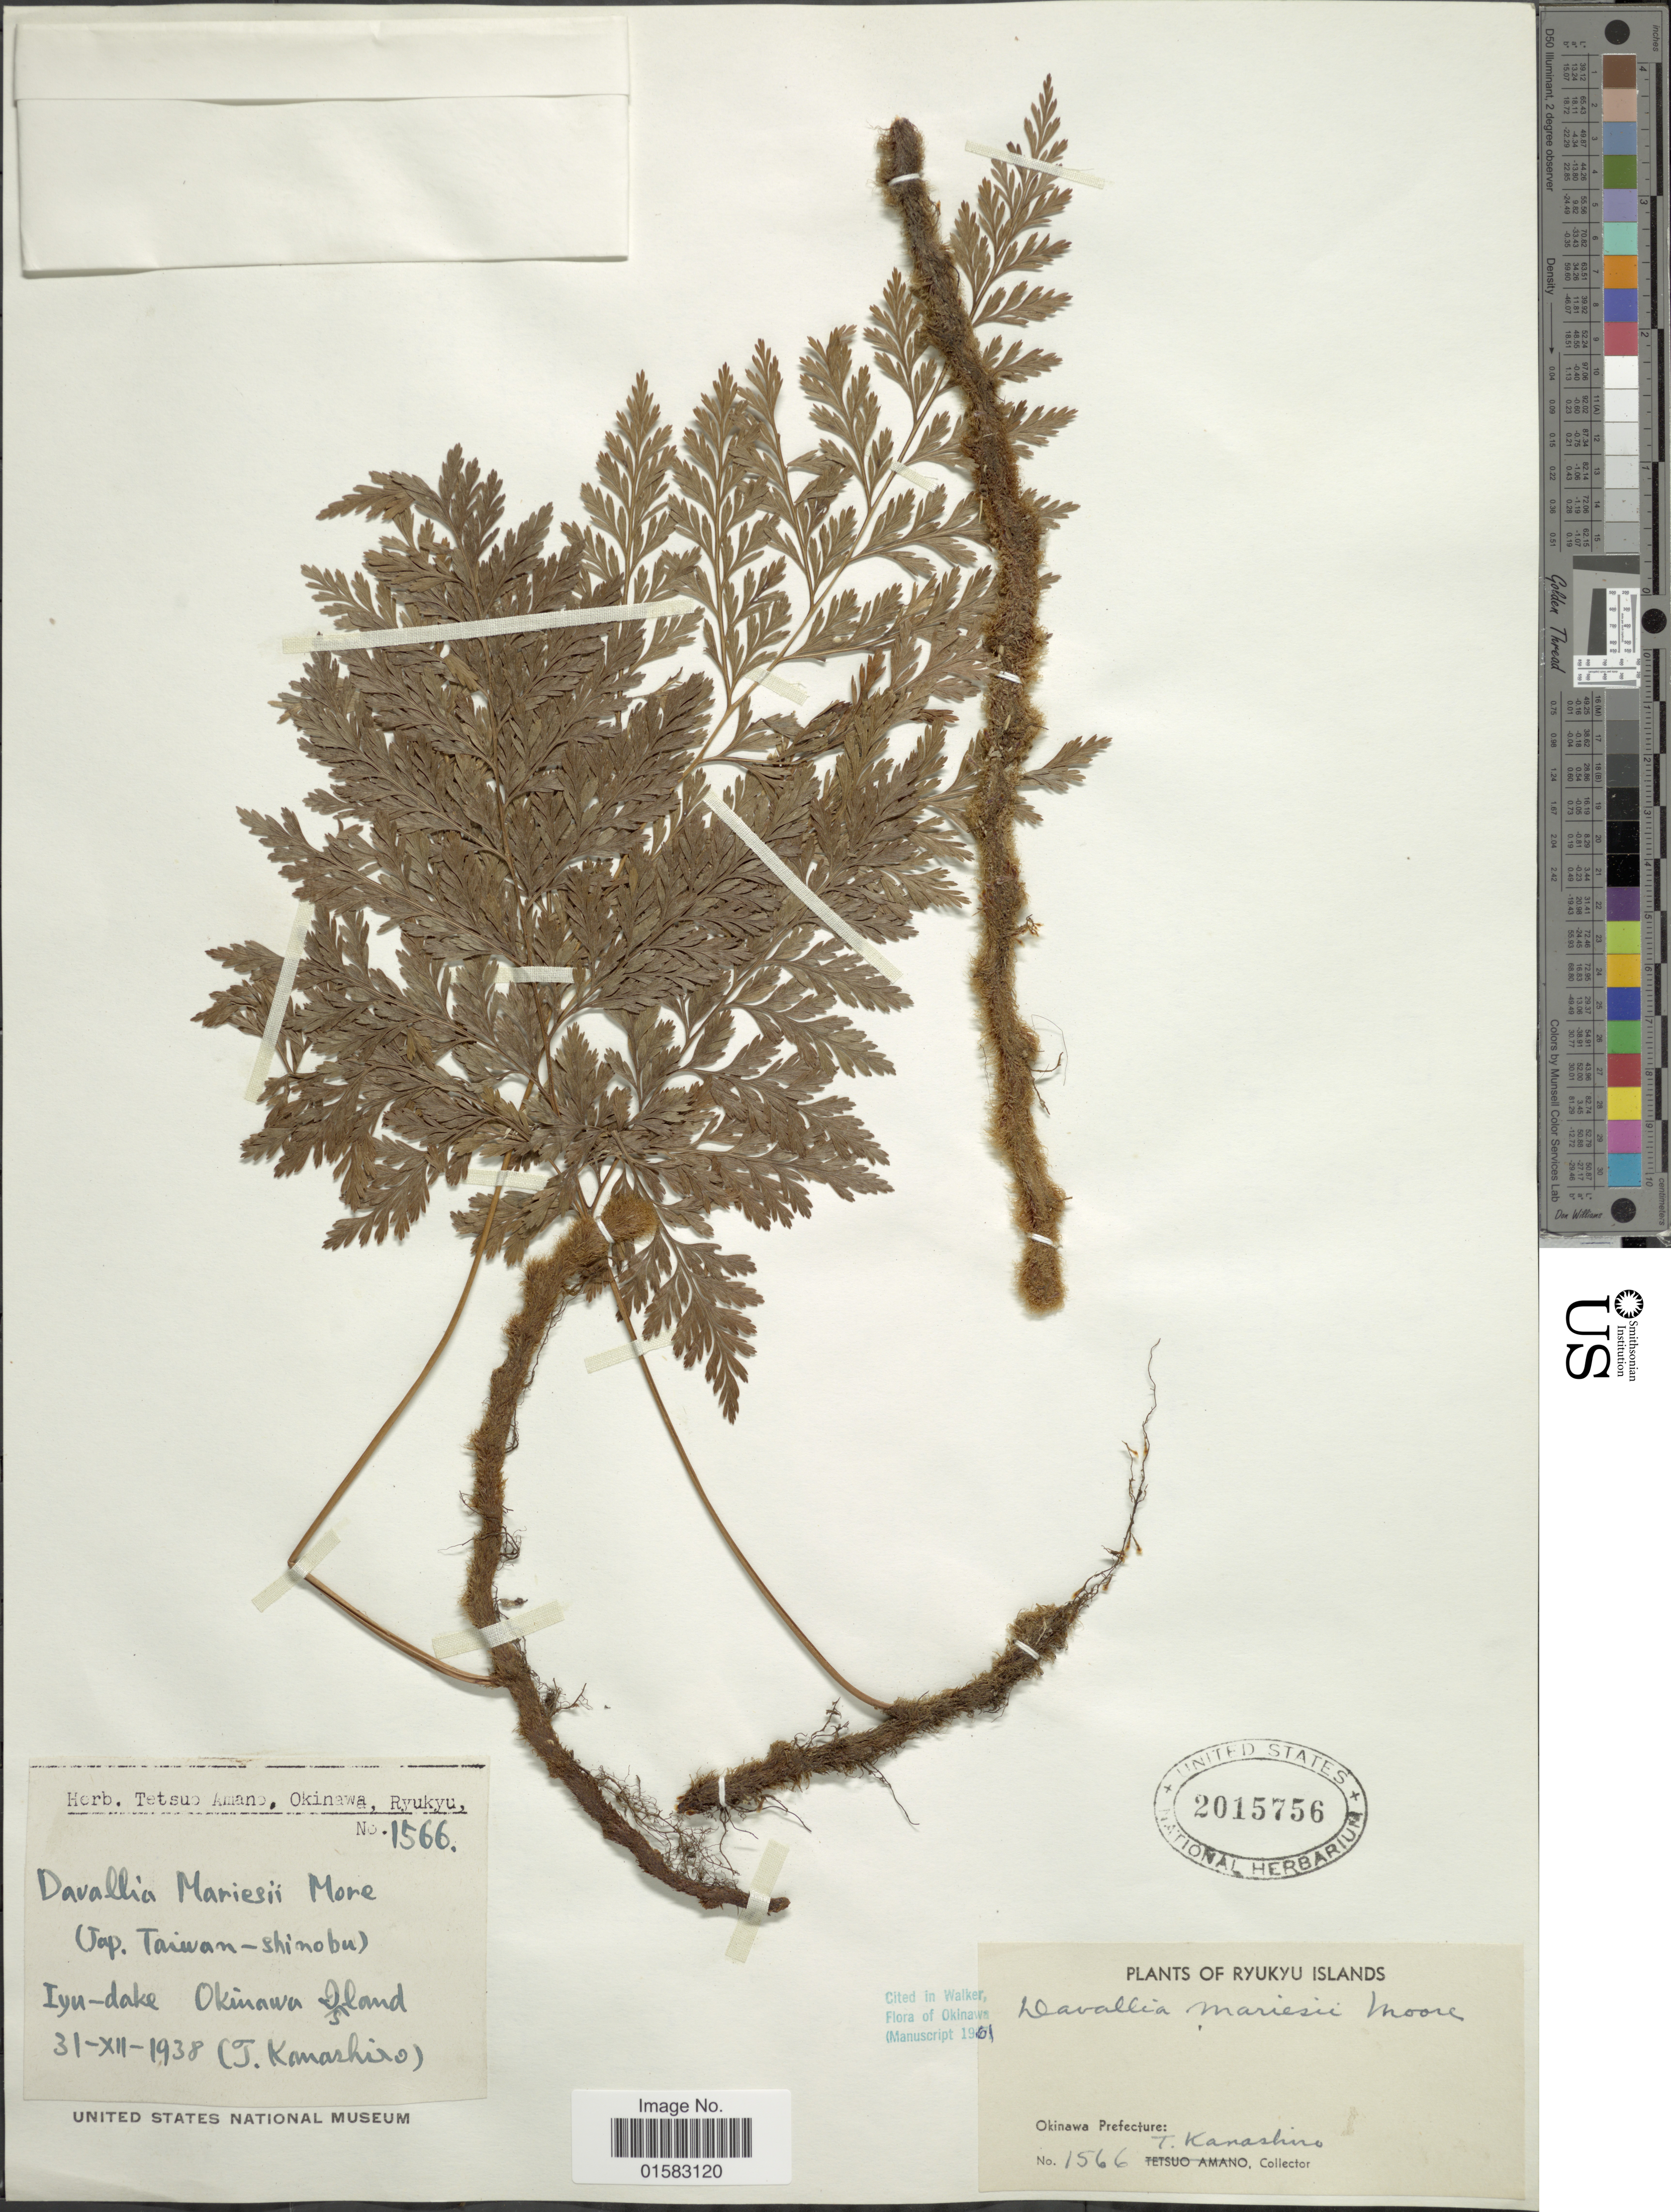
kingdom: Plantae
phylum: Tracheophyta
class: Polypodiopsida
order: Polypodiales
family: Davalliaceae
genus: Davallia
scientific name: Davallia trichomanoides var. trichomanoides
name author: Blume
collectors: T. Kanashiro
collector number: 1566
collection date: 1938-12-31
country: Japan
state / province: Okinawa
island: Okinawa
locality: Iyu-dake, Taiwan-shinobi, Okinawa Island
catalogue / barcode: US 2015756